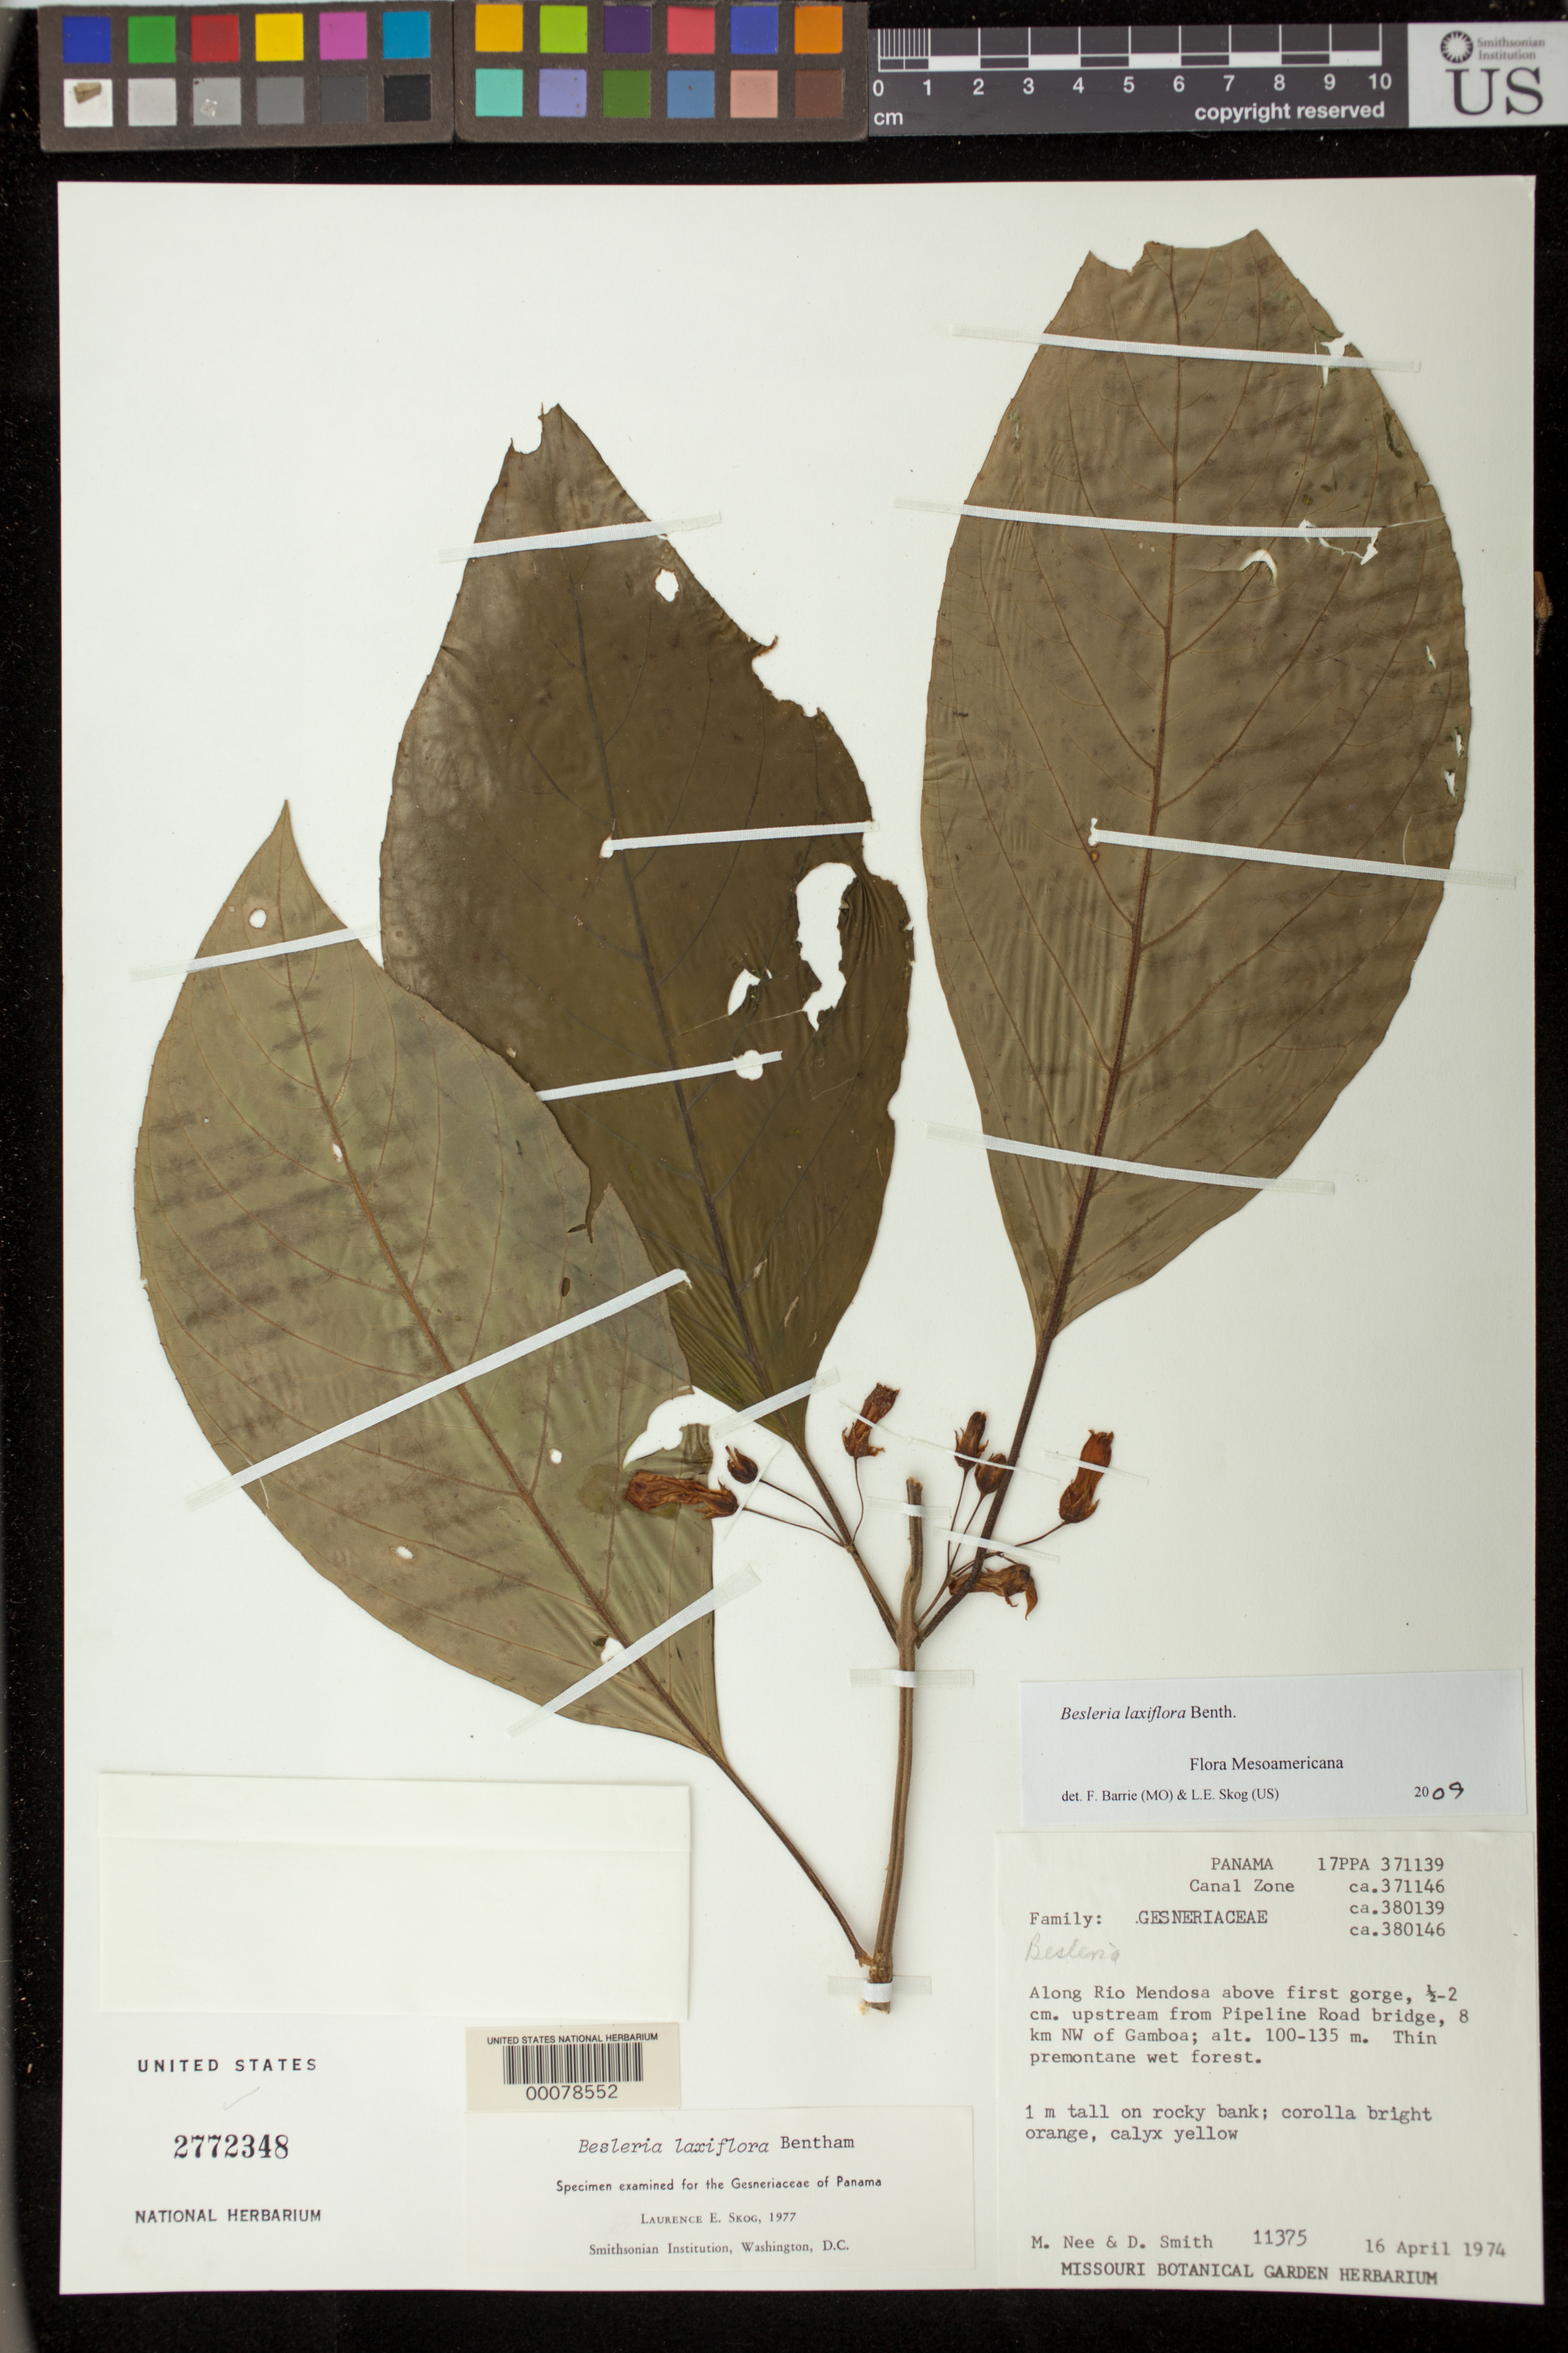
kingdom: Plantae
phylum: Tracheophyta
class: Magnoliopsida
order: Lamiales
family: Gesneriaceae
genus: Besleria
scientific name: Besleria laxiflora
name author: Benth.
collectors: M. Nee & D. Smith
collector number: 11375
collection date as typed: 16 Apr 1974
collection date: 1974-04-16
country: Panama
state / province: Colón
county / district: Canal Zone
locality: Along Rio Mendosa above first gorge, 1/2-2 cm upstream from pipeline road bridge, 8 km NW of Gamboa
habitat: Thin premontane wet forest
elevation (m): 100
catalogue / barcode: US 2772348